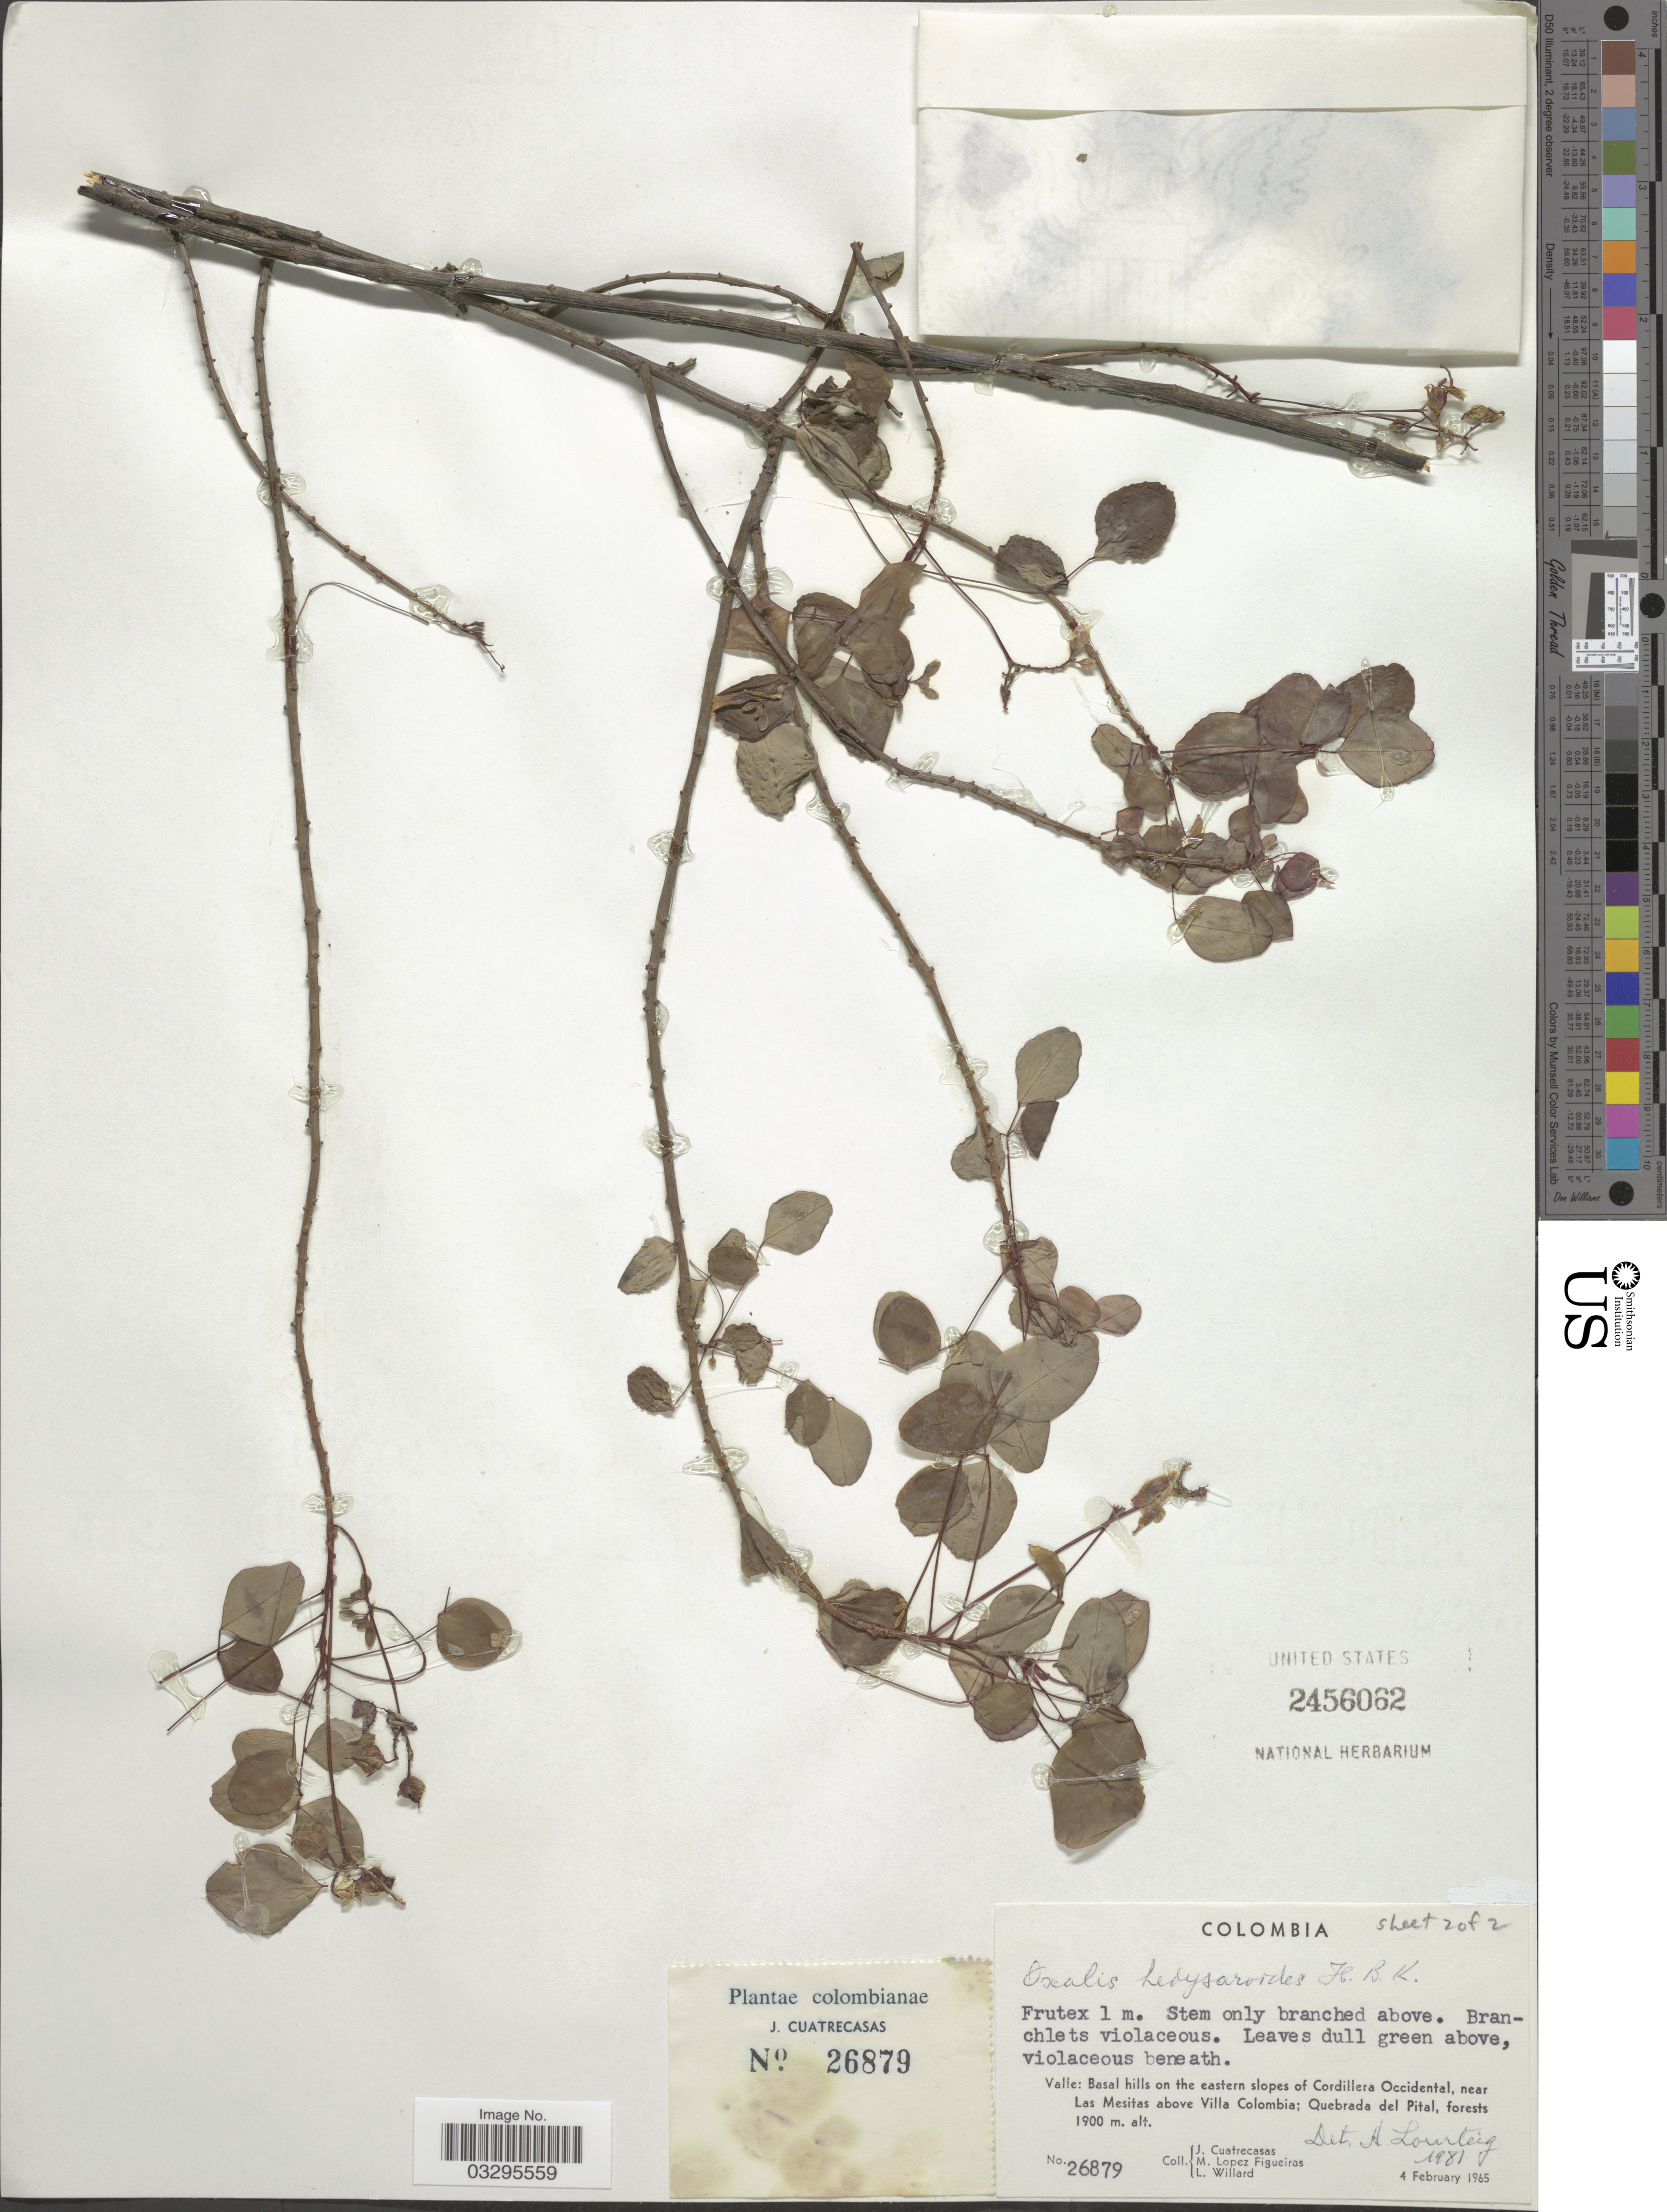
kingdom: Plantae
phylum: Tracheophyta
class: Magnoliopsida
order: Oxalidales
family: Oxalidaceae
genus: Oxalis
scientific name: Oxalis hedysaroides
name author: Kunth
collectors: J. Cuatrecasas, M. López Figueiras & L. Willard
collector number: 26879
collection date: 1965-02-04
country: Colombia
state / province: Valle del Cauca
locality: Valle: Basal hills on the eastern slopes of Cordillera Occidental, near Las Mesitas above Villa Colombia; Quebrada del Pital.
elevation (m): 1900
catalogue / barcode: US 2456062